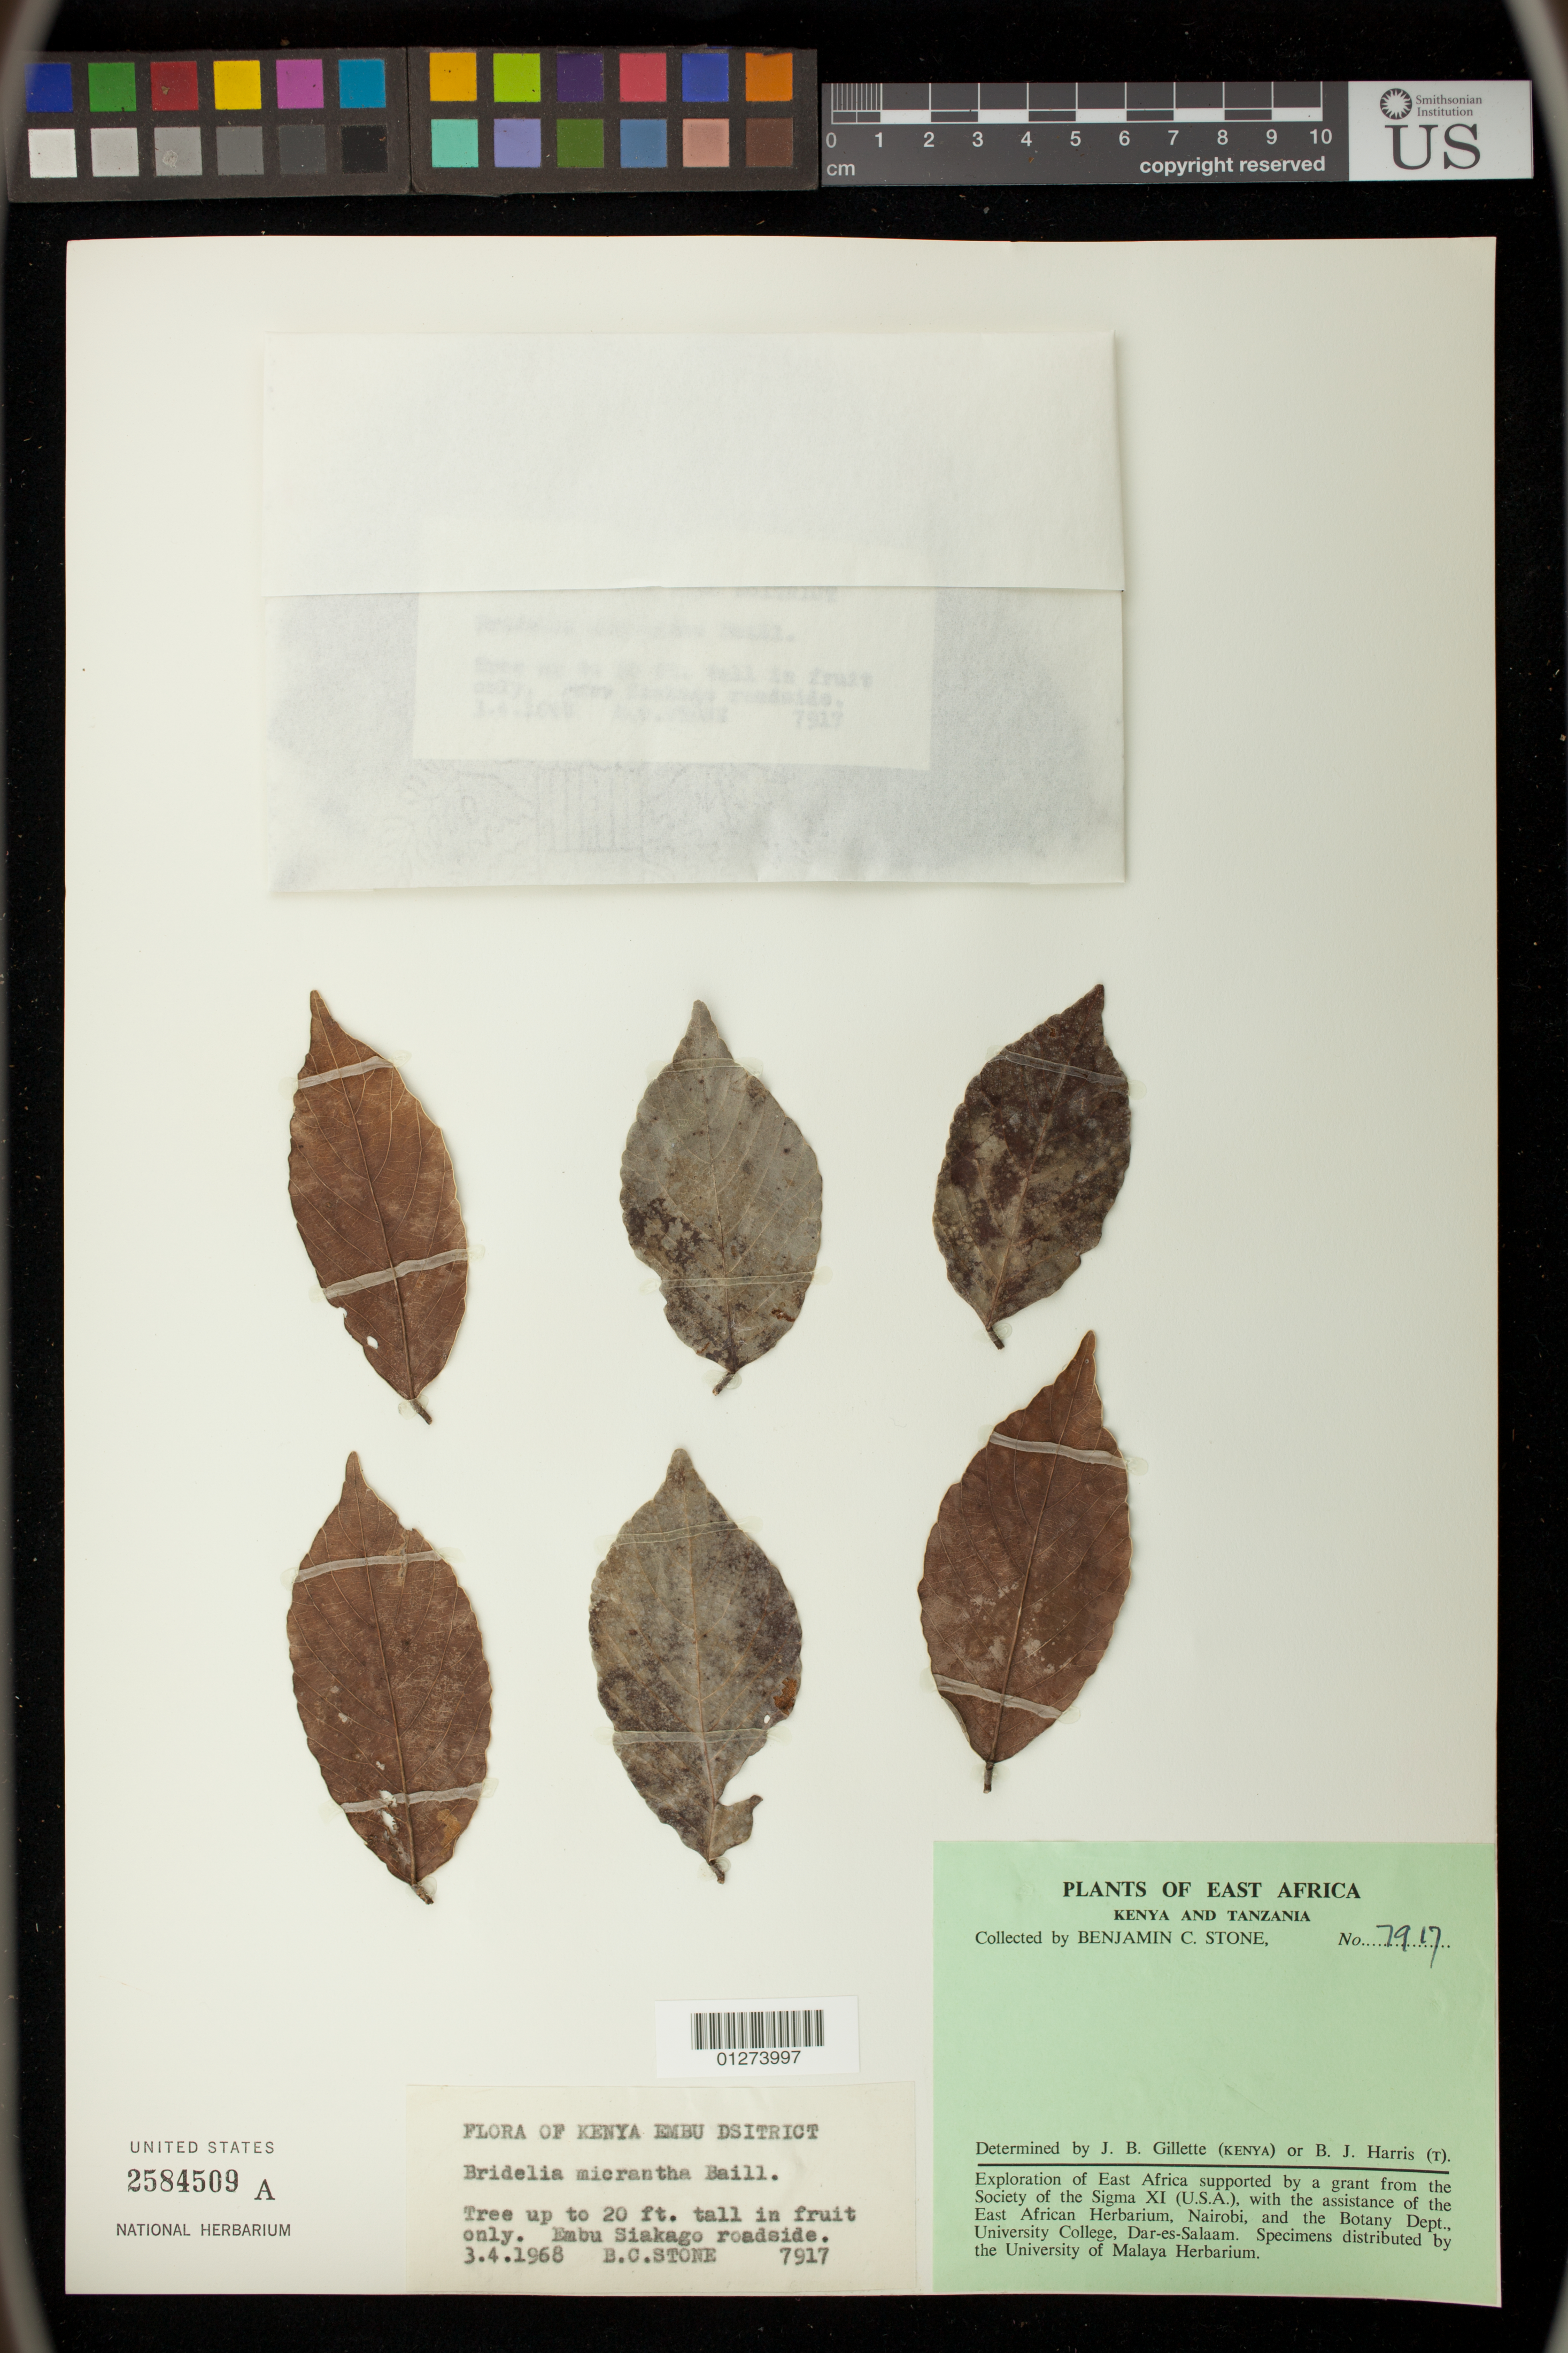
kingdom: Plantae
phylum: Tracheophyta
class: Magnoliopsida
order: Malpighiales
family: Phyllanthaceae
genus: Bridelia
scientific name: Bridelia micrantha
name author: (Hochst.) Baill.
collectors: B. C. Stone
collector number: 7917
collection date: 1968-04-03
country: Kenya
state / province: Embu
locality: Embu Siakago roadside.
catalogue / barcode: US 2584509